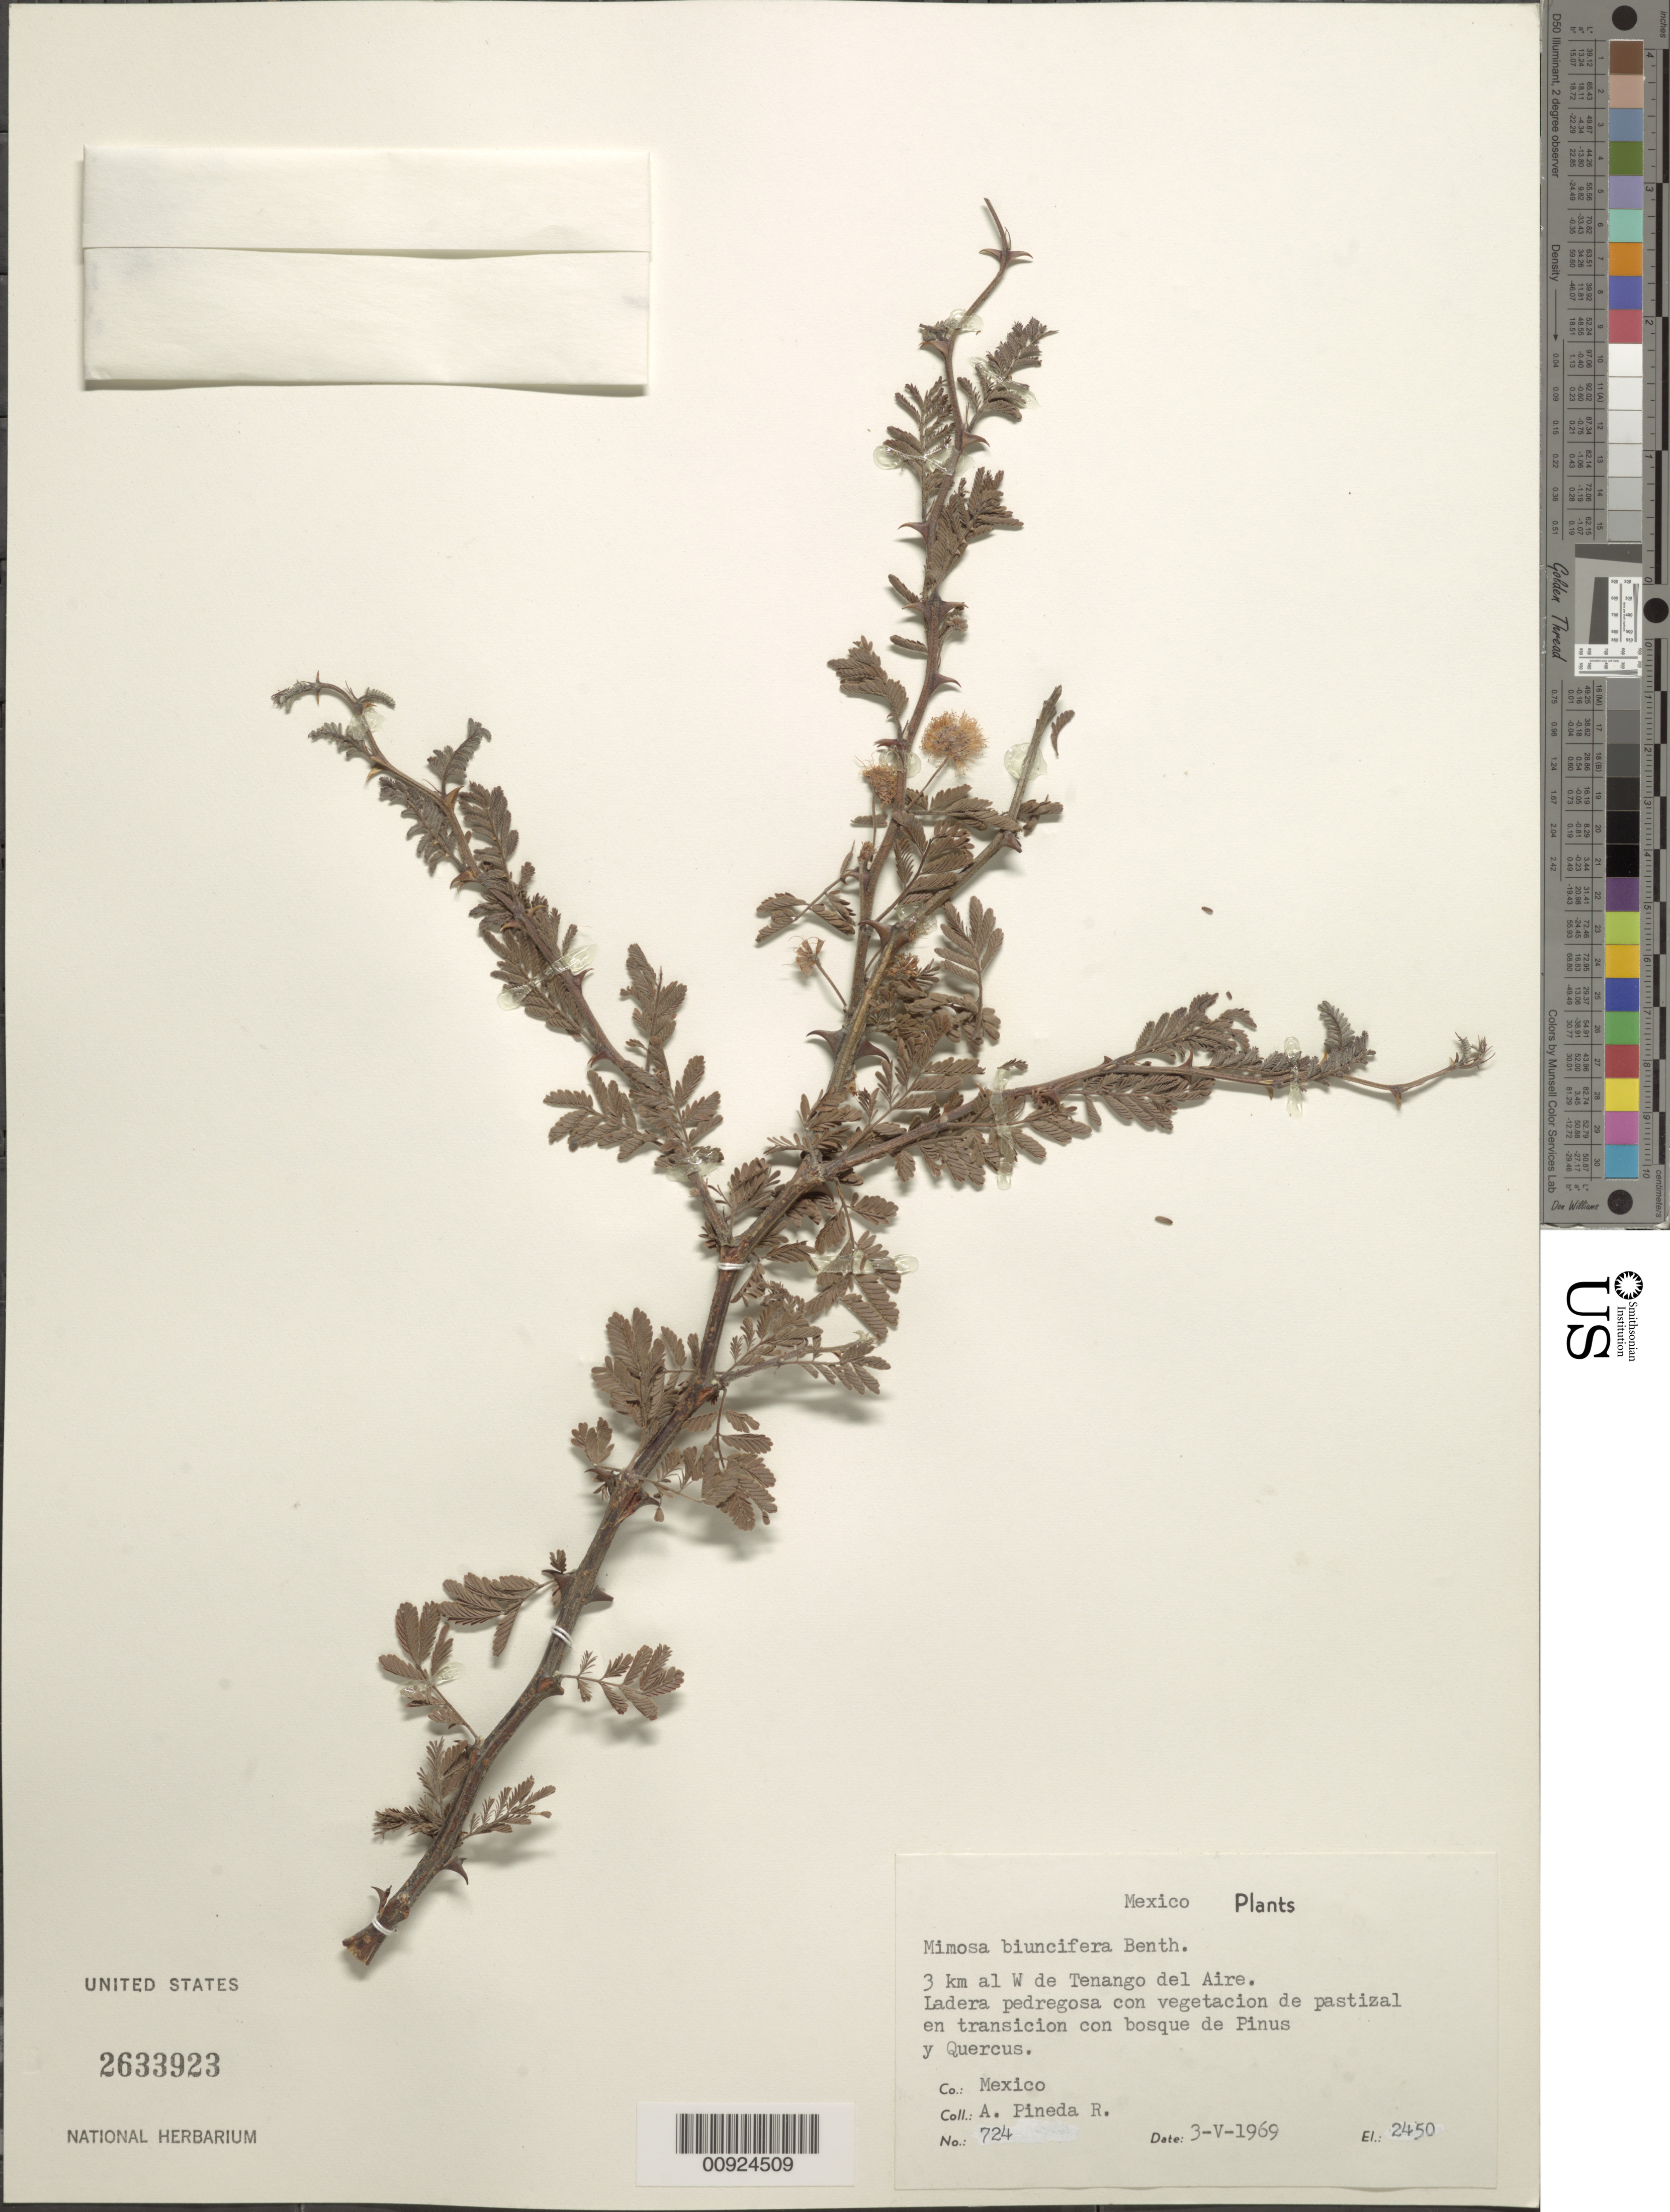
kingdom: Plantae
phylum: Tracheophyta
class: Magnoliopsida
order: Fabales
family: Fabaceae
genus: Mimosa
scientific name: Mimosa biuncifera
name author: Benth.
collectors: A. Pineda-R.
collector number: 724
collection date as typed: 03 May 1969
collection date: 1969-05-03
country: Mexico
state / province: México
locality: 3 km al W de Tenango del Aire.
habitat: Ladera pedregosa con vegetación de pastizal en transición con bosque de Pinus y Quercus.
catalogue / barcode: US 2633923